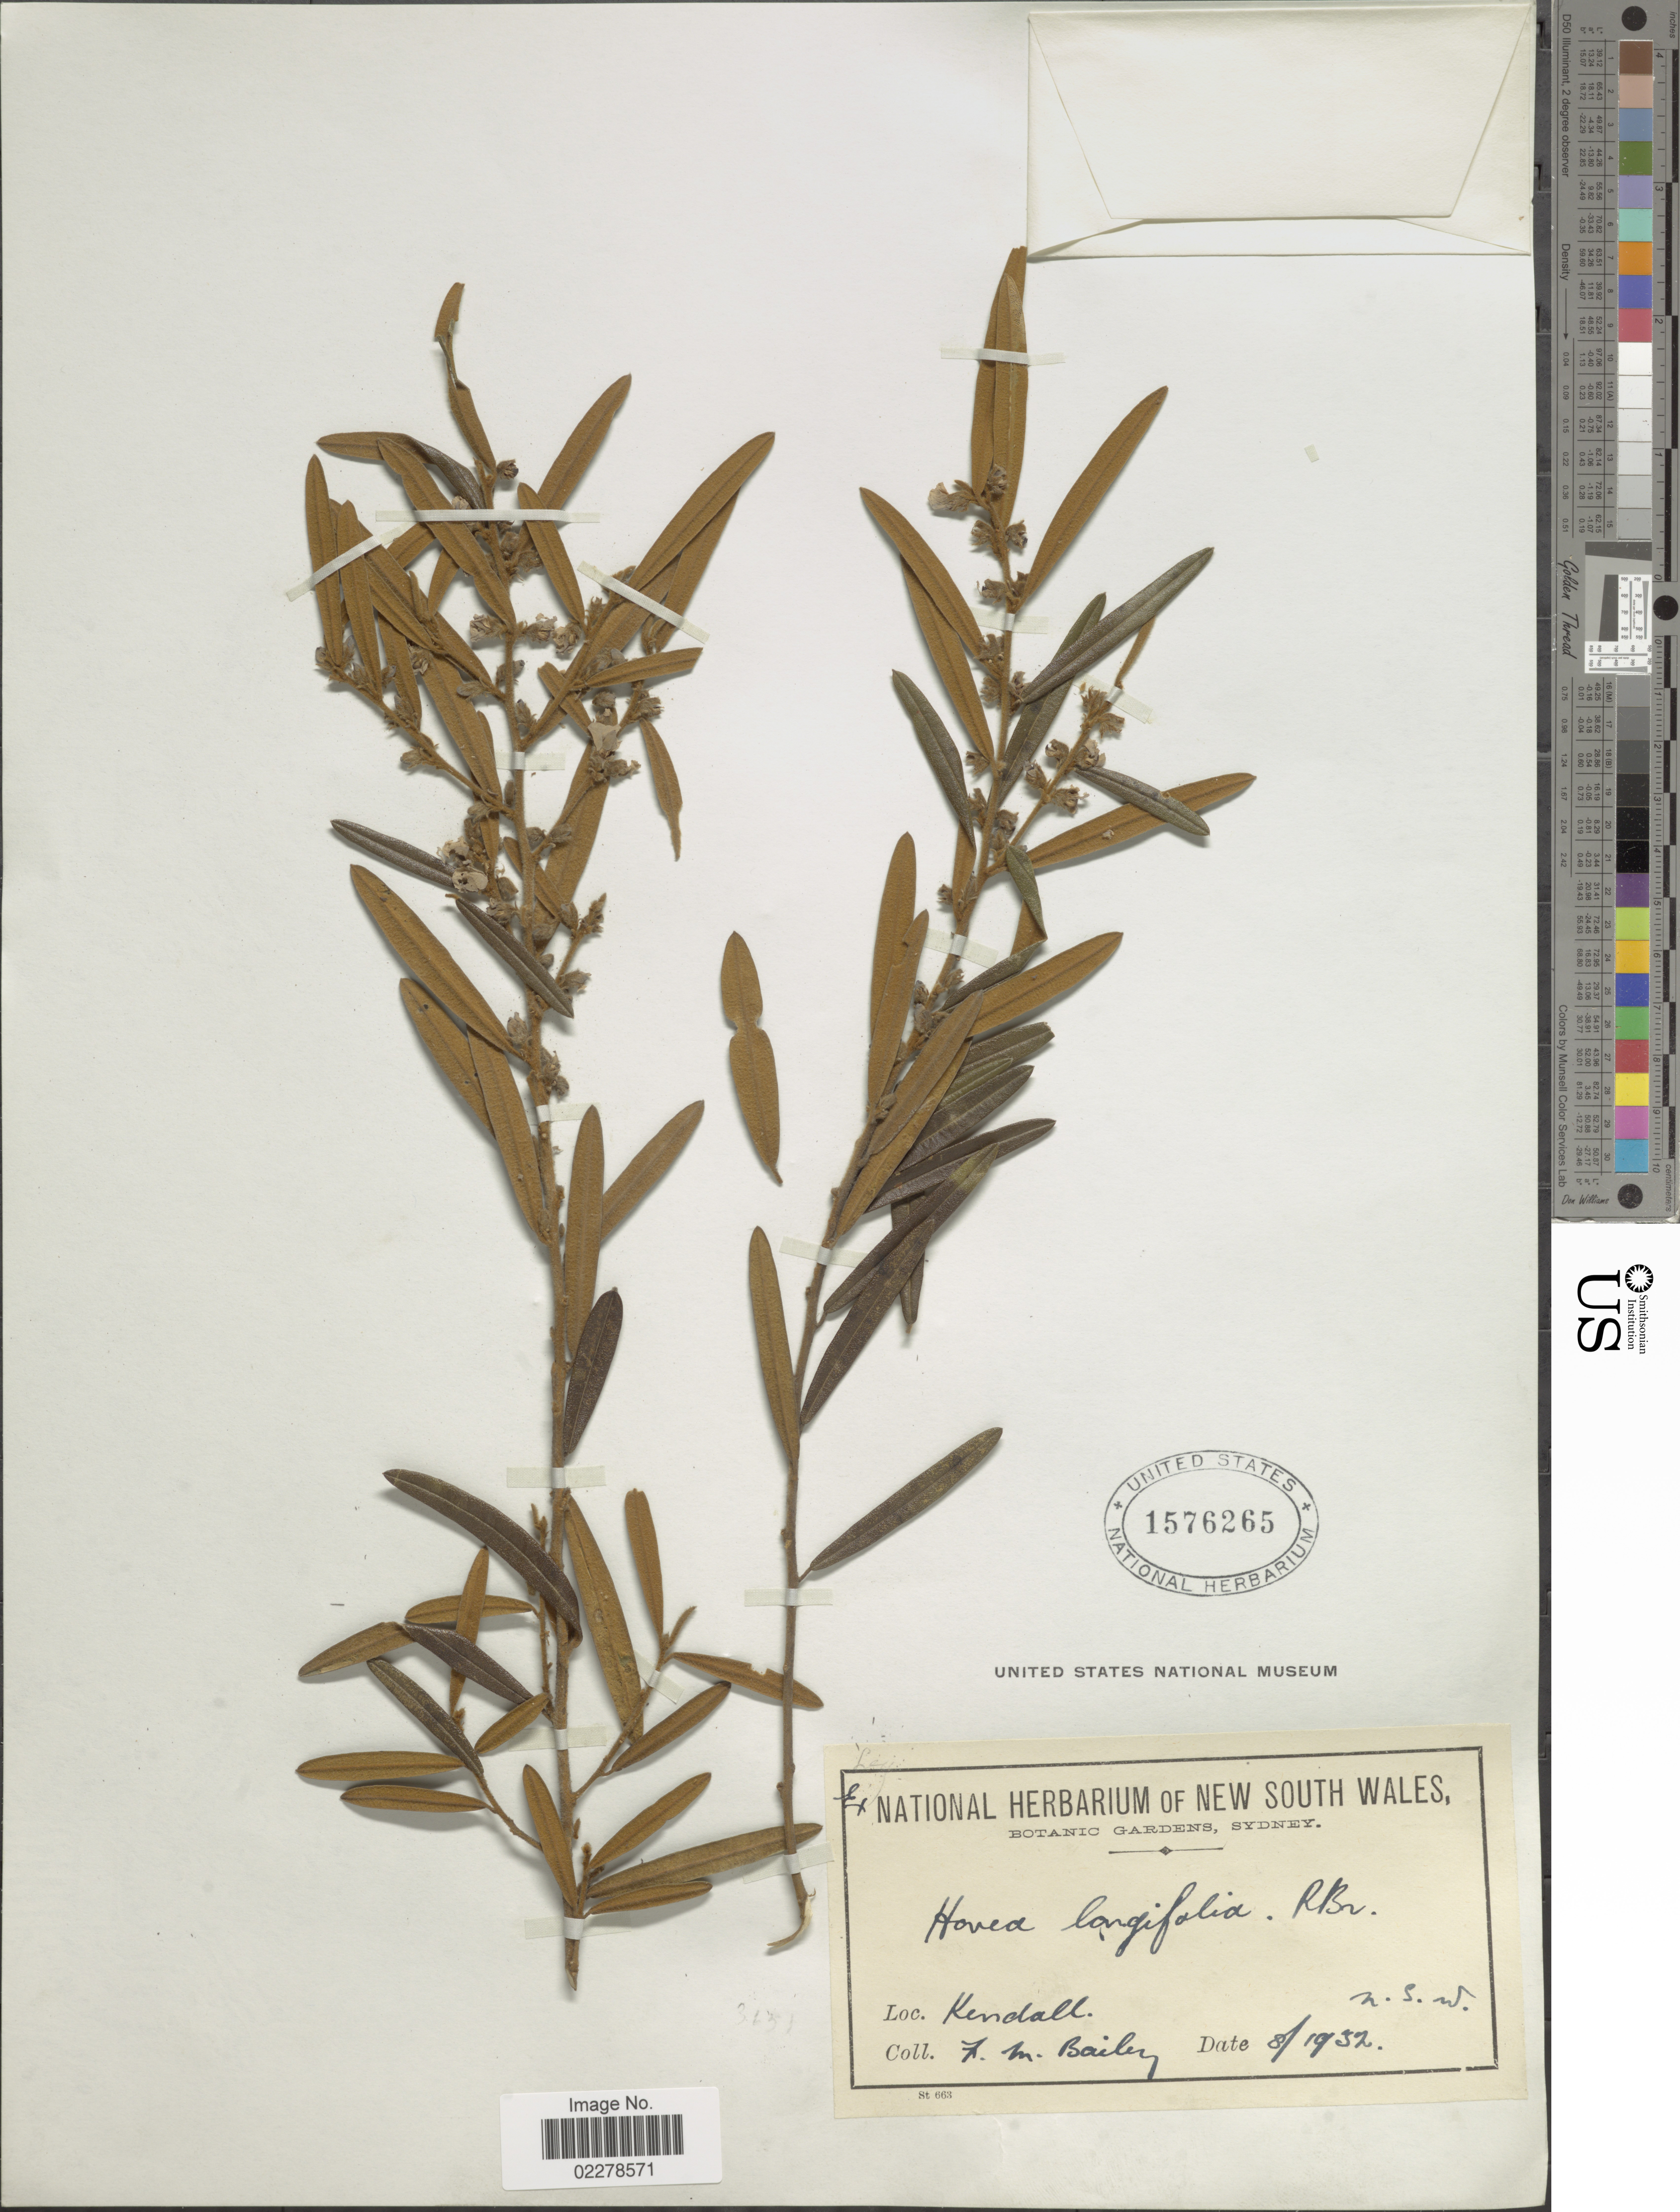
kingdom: Plantae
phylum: Tracheophyta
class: Magnoliopsida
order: Fabales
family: Fabaceae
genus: Hovea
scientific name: Hovea longifolia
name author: R. Br.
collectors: F. M. Bailey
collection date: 1932-08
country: Australia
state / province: New South Wales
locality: Kendall. N.S.W.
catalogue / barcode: US 1576265